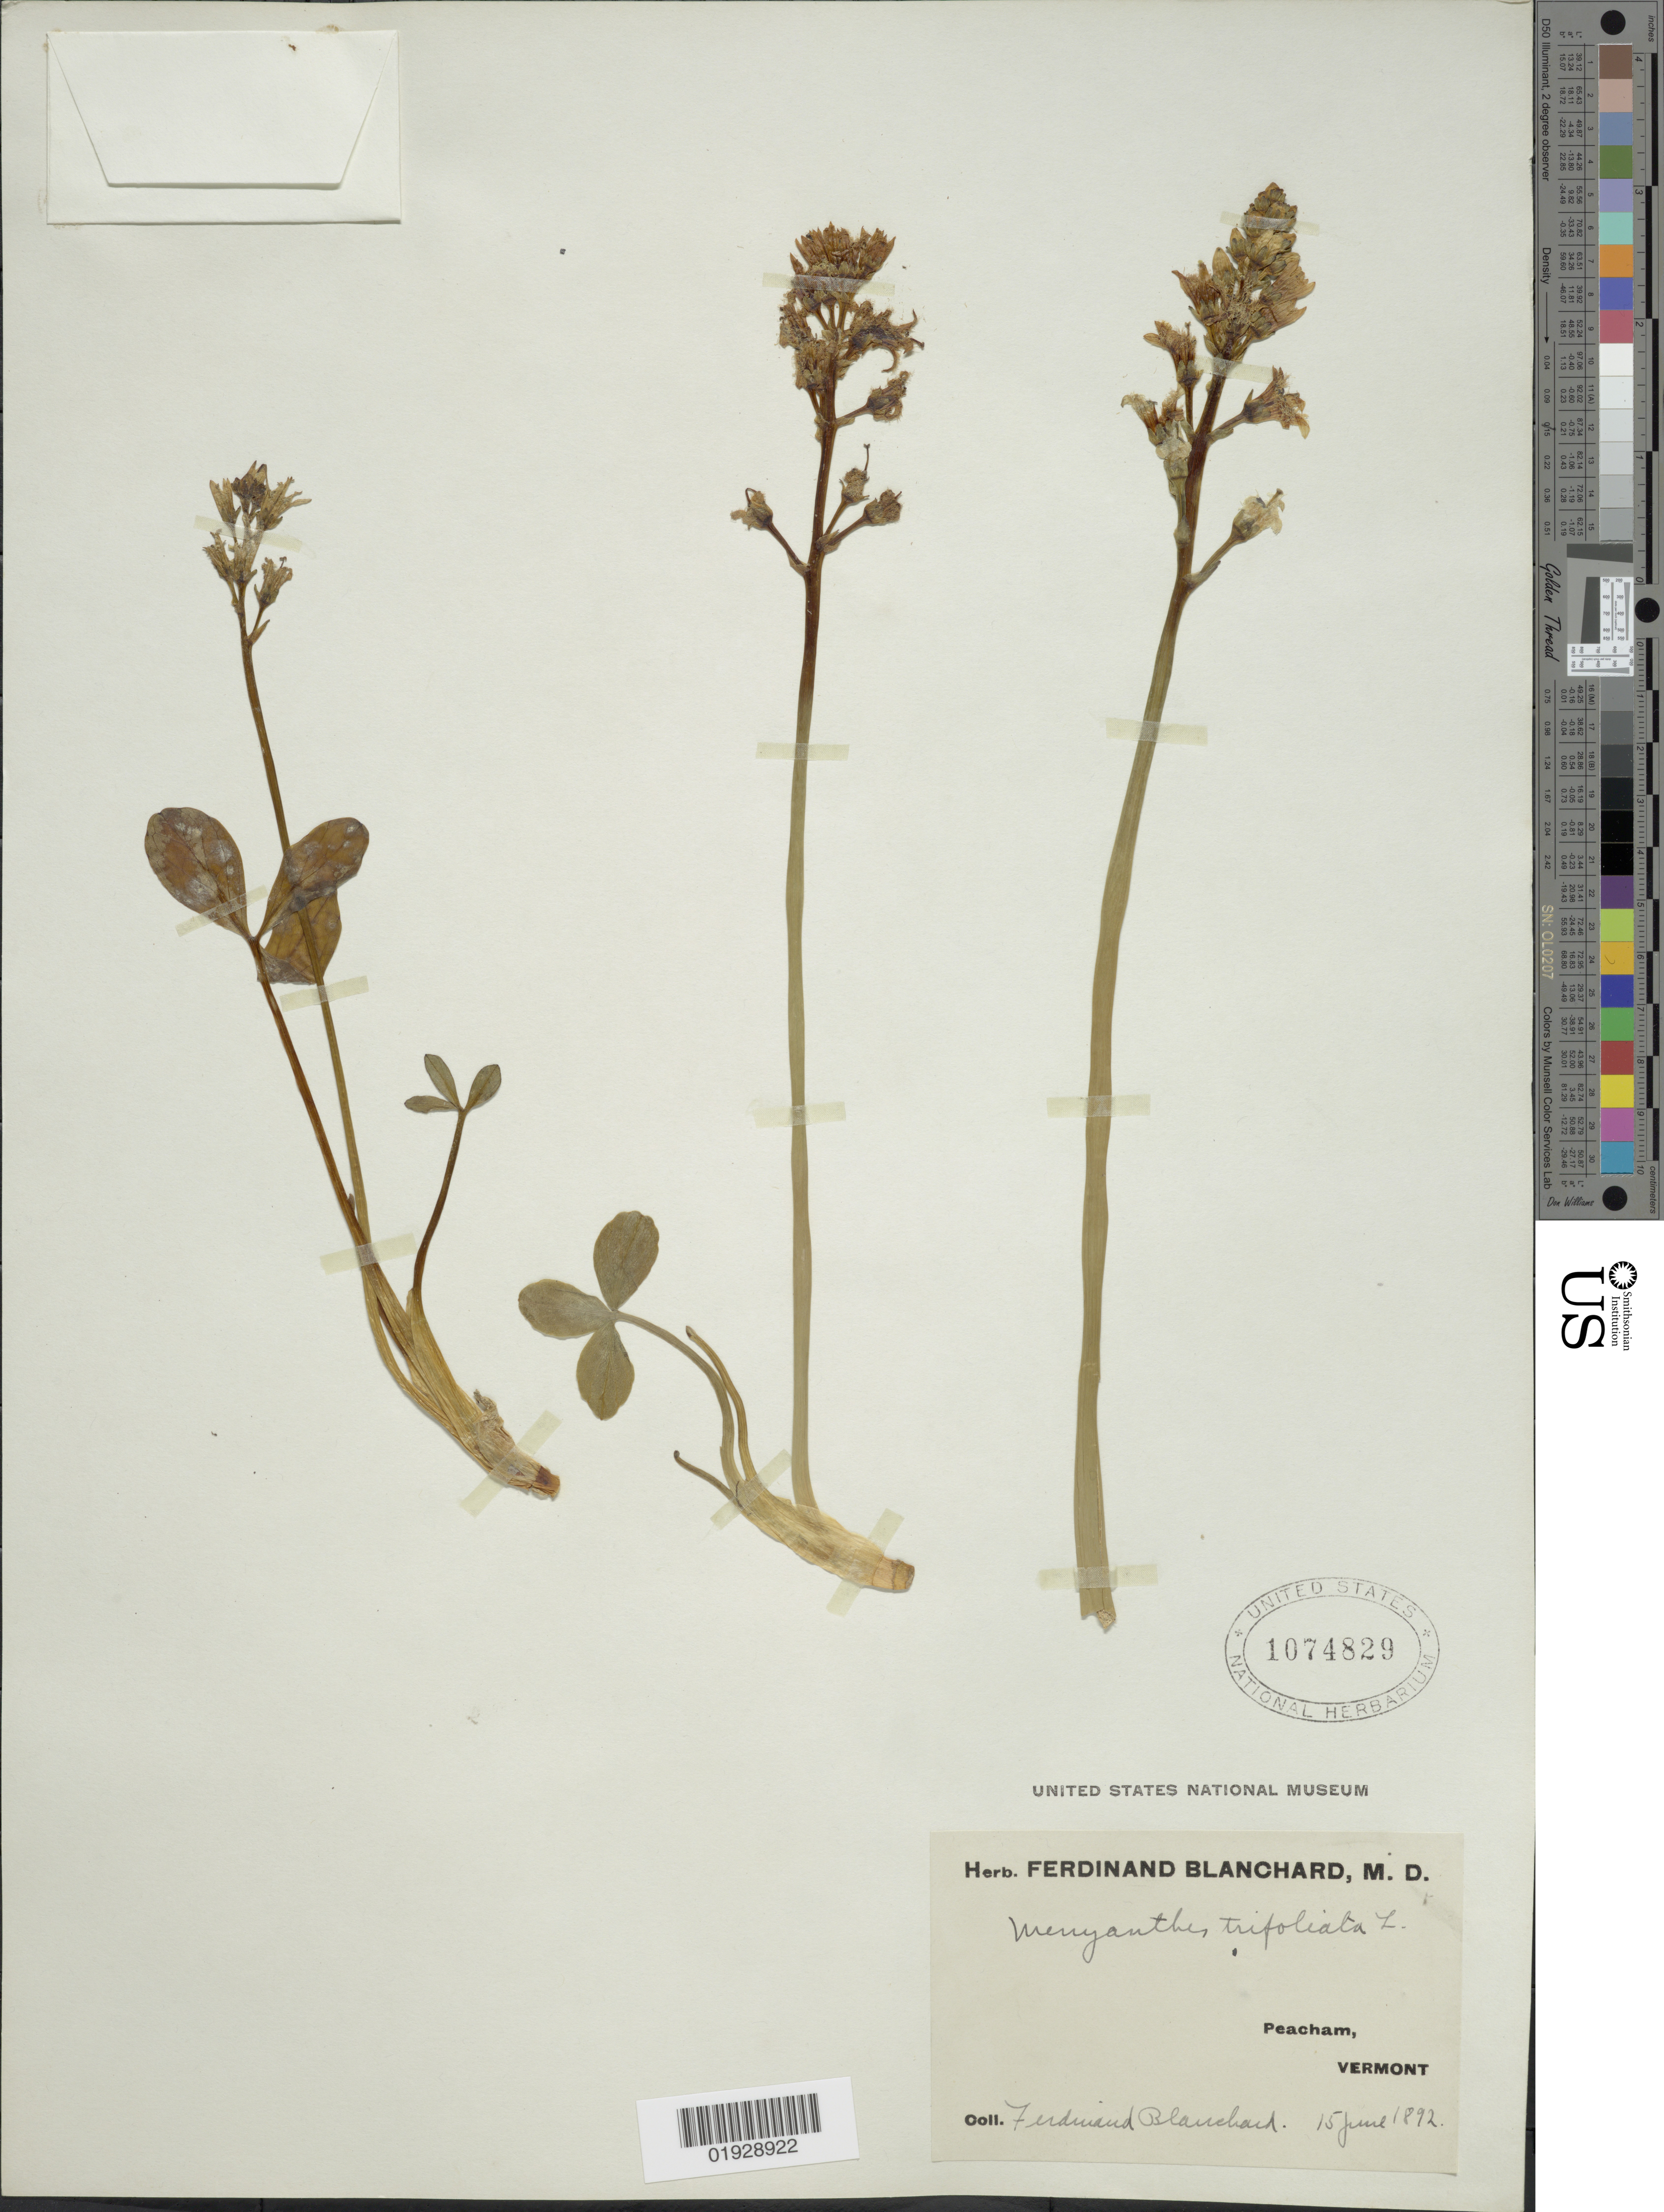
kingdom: Plantae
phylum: Tracheophyta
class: Magnoliopsida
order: Asterales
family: Menyanthaceae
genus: Menyanthes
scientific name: Menyanthes trifoliata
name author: L.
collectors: F. Blanchard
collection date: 1892-06-15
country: United States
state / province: Vermont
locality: Peacham.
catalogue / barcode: US 1074829